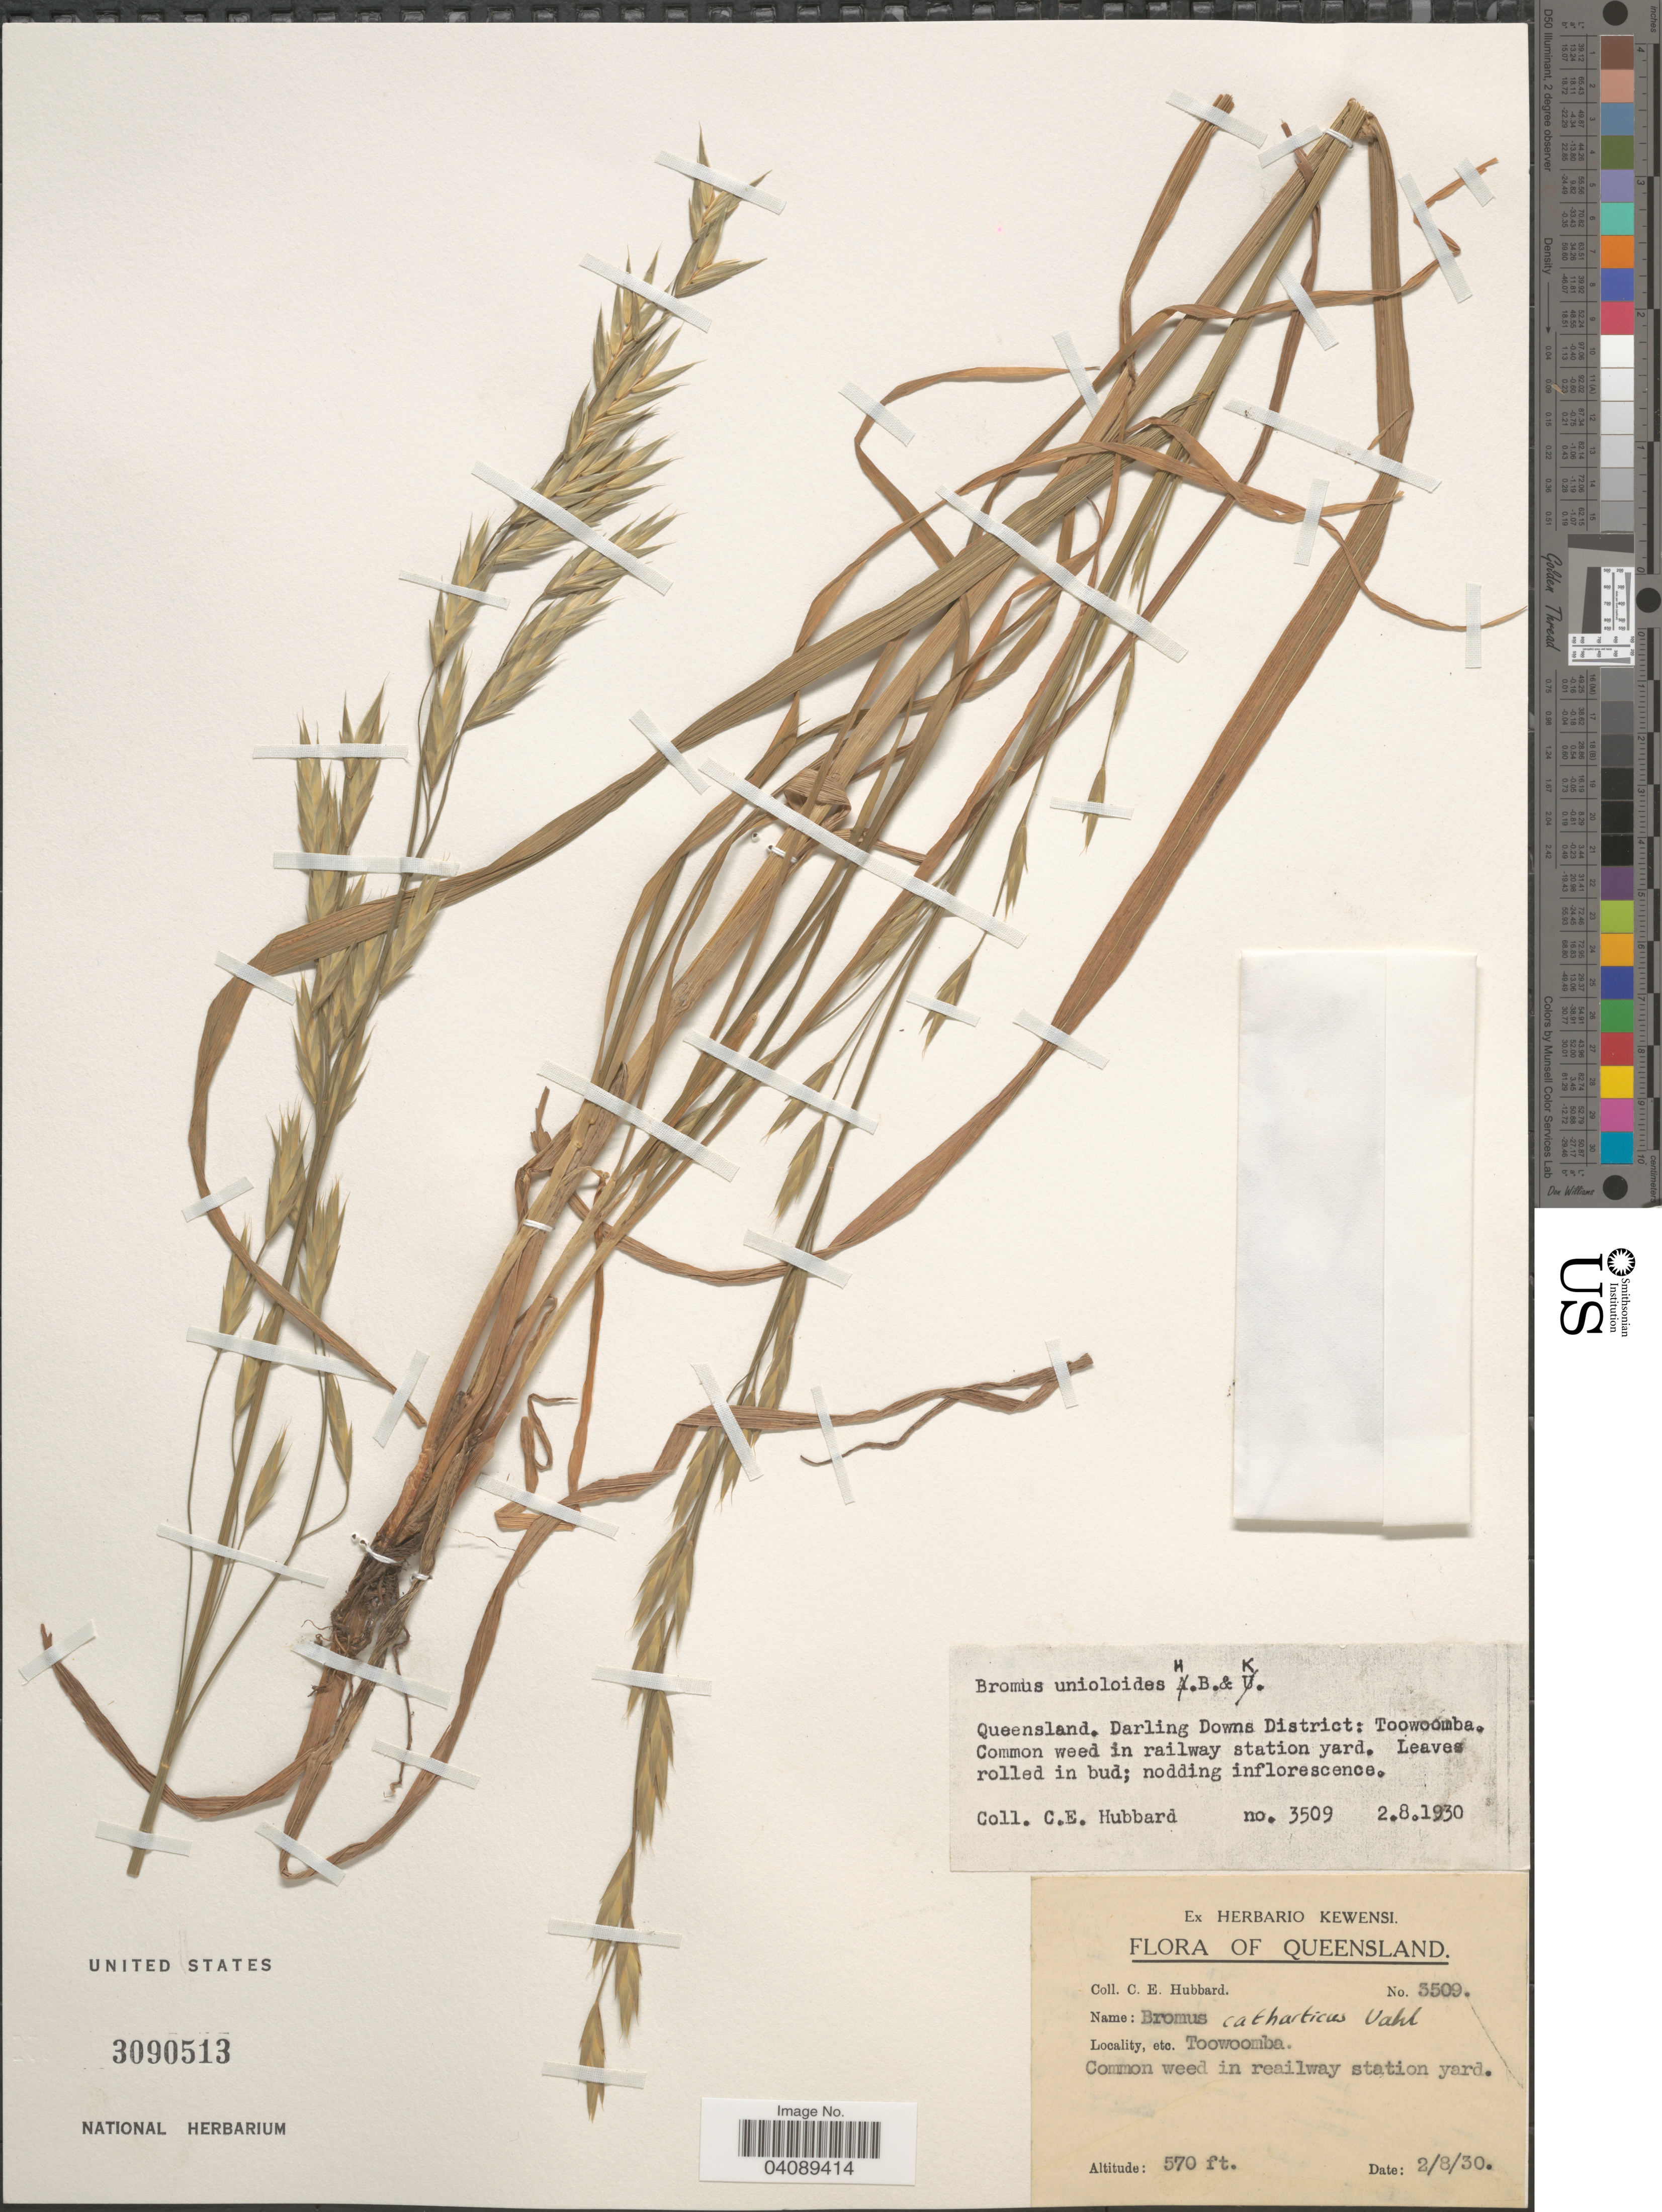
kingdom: Plantae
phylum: Tracheophyta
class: Liliopsida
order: Poales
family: Poaceae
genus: Bromus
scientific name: Bromus catharticus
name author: Vahl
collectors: C. E. Hubbard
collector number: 3509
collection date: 1930-08-02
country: Australia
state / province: Queensland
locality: Darling Downs District: Toowoomba. Common weed in railway station yard.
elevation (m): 174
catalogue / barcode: US 3090513